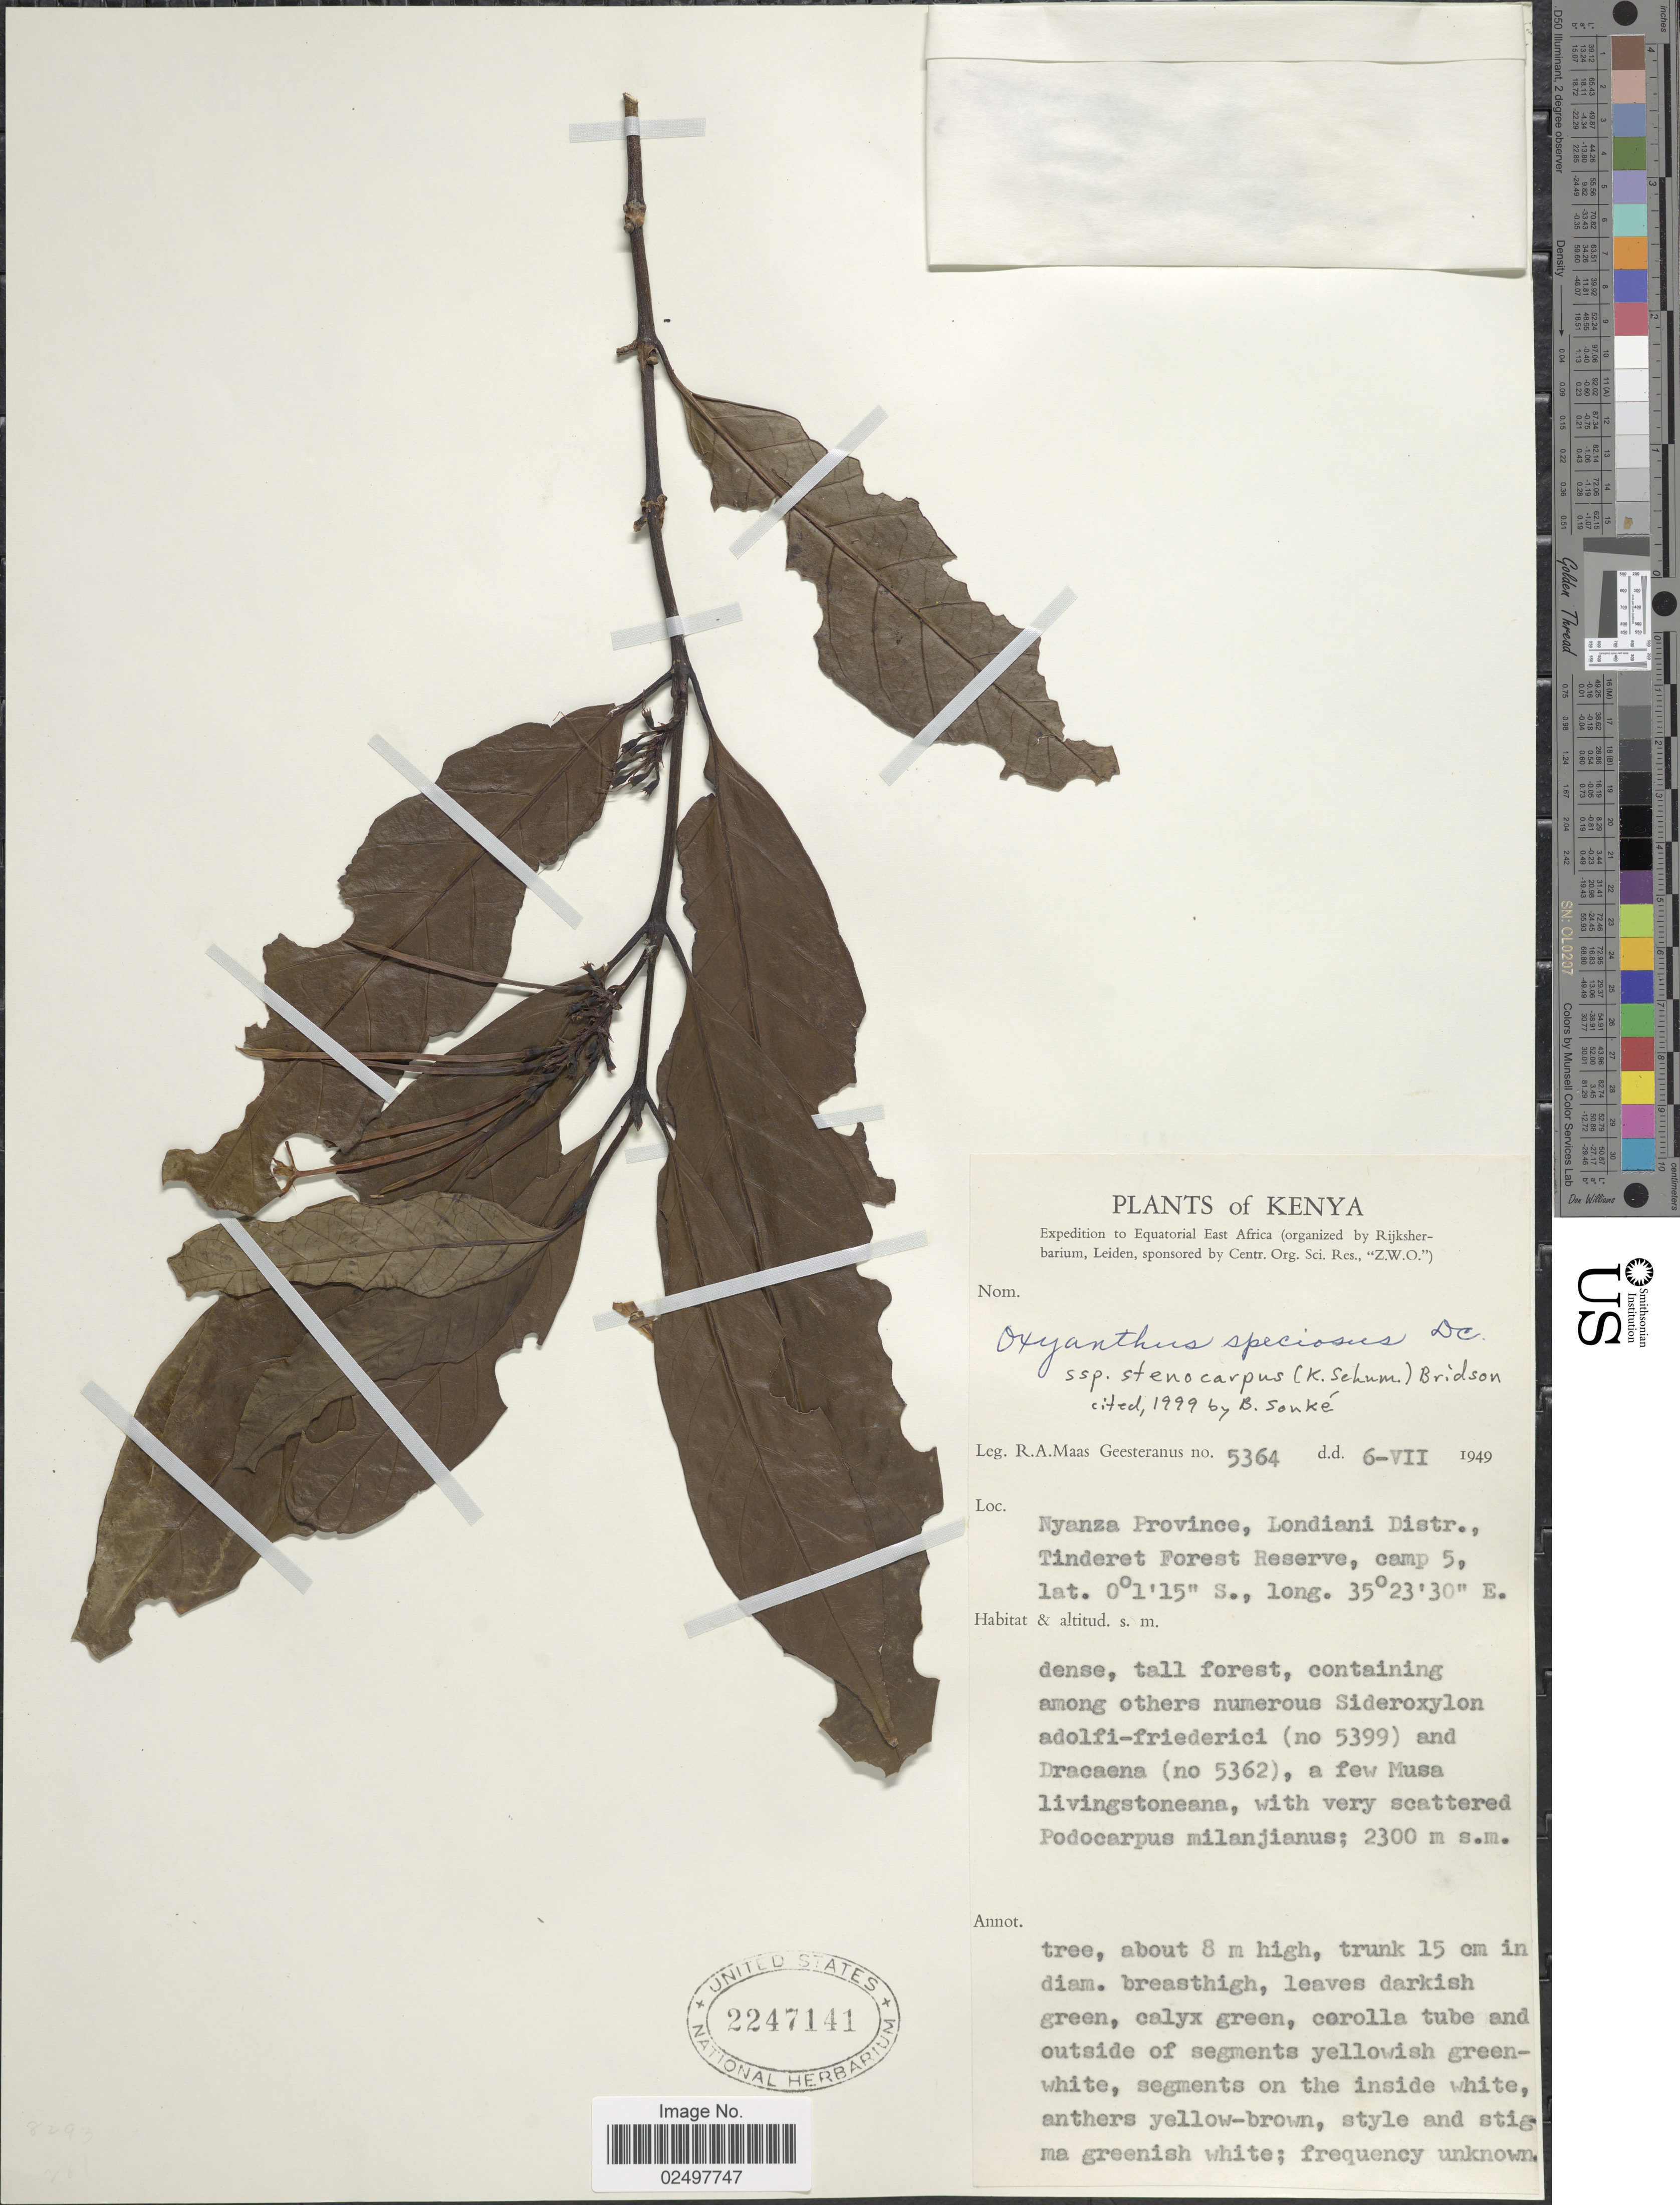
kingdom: Plantae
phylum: Tracheophyta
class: Magnoliopsida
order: Gentianales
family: Rubiaceae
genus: Oxyanthus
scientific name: Oxyanthus speciosus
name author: DC.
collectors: R. A. Maas Geesteranus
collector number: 5364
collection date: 1949-07-06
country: Kenya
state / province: Kericho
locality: Nyanza Province, Loniani Distr., Tinderet Forest Reserve, Camp 5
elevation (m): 2300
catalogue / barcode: US 2247141